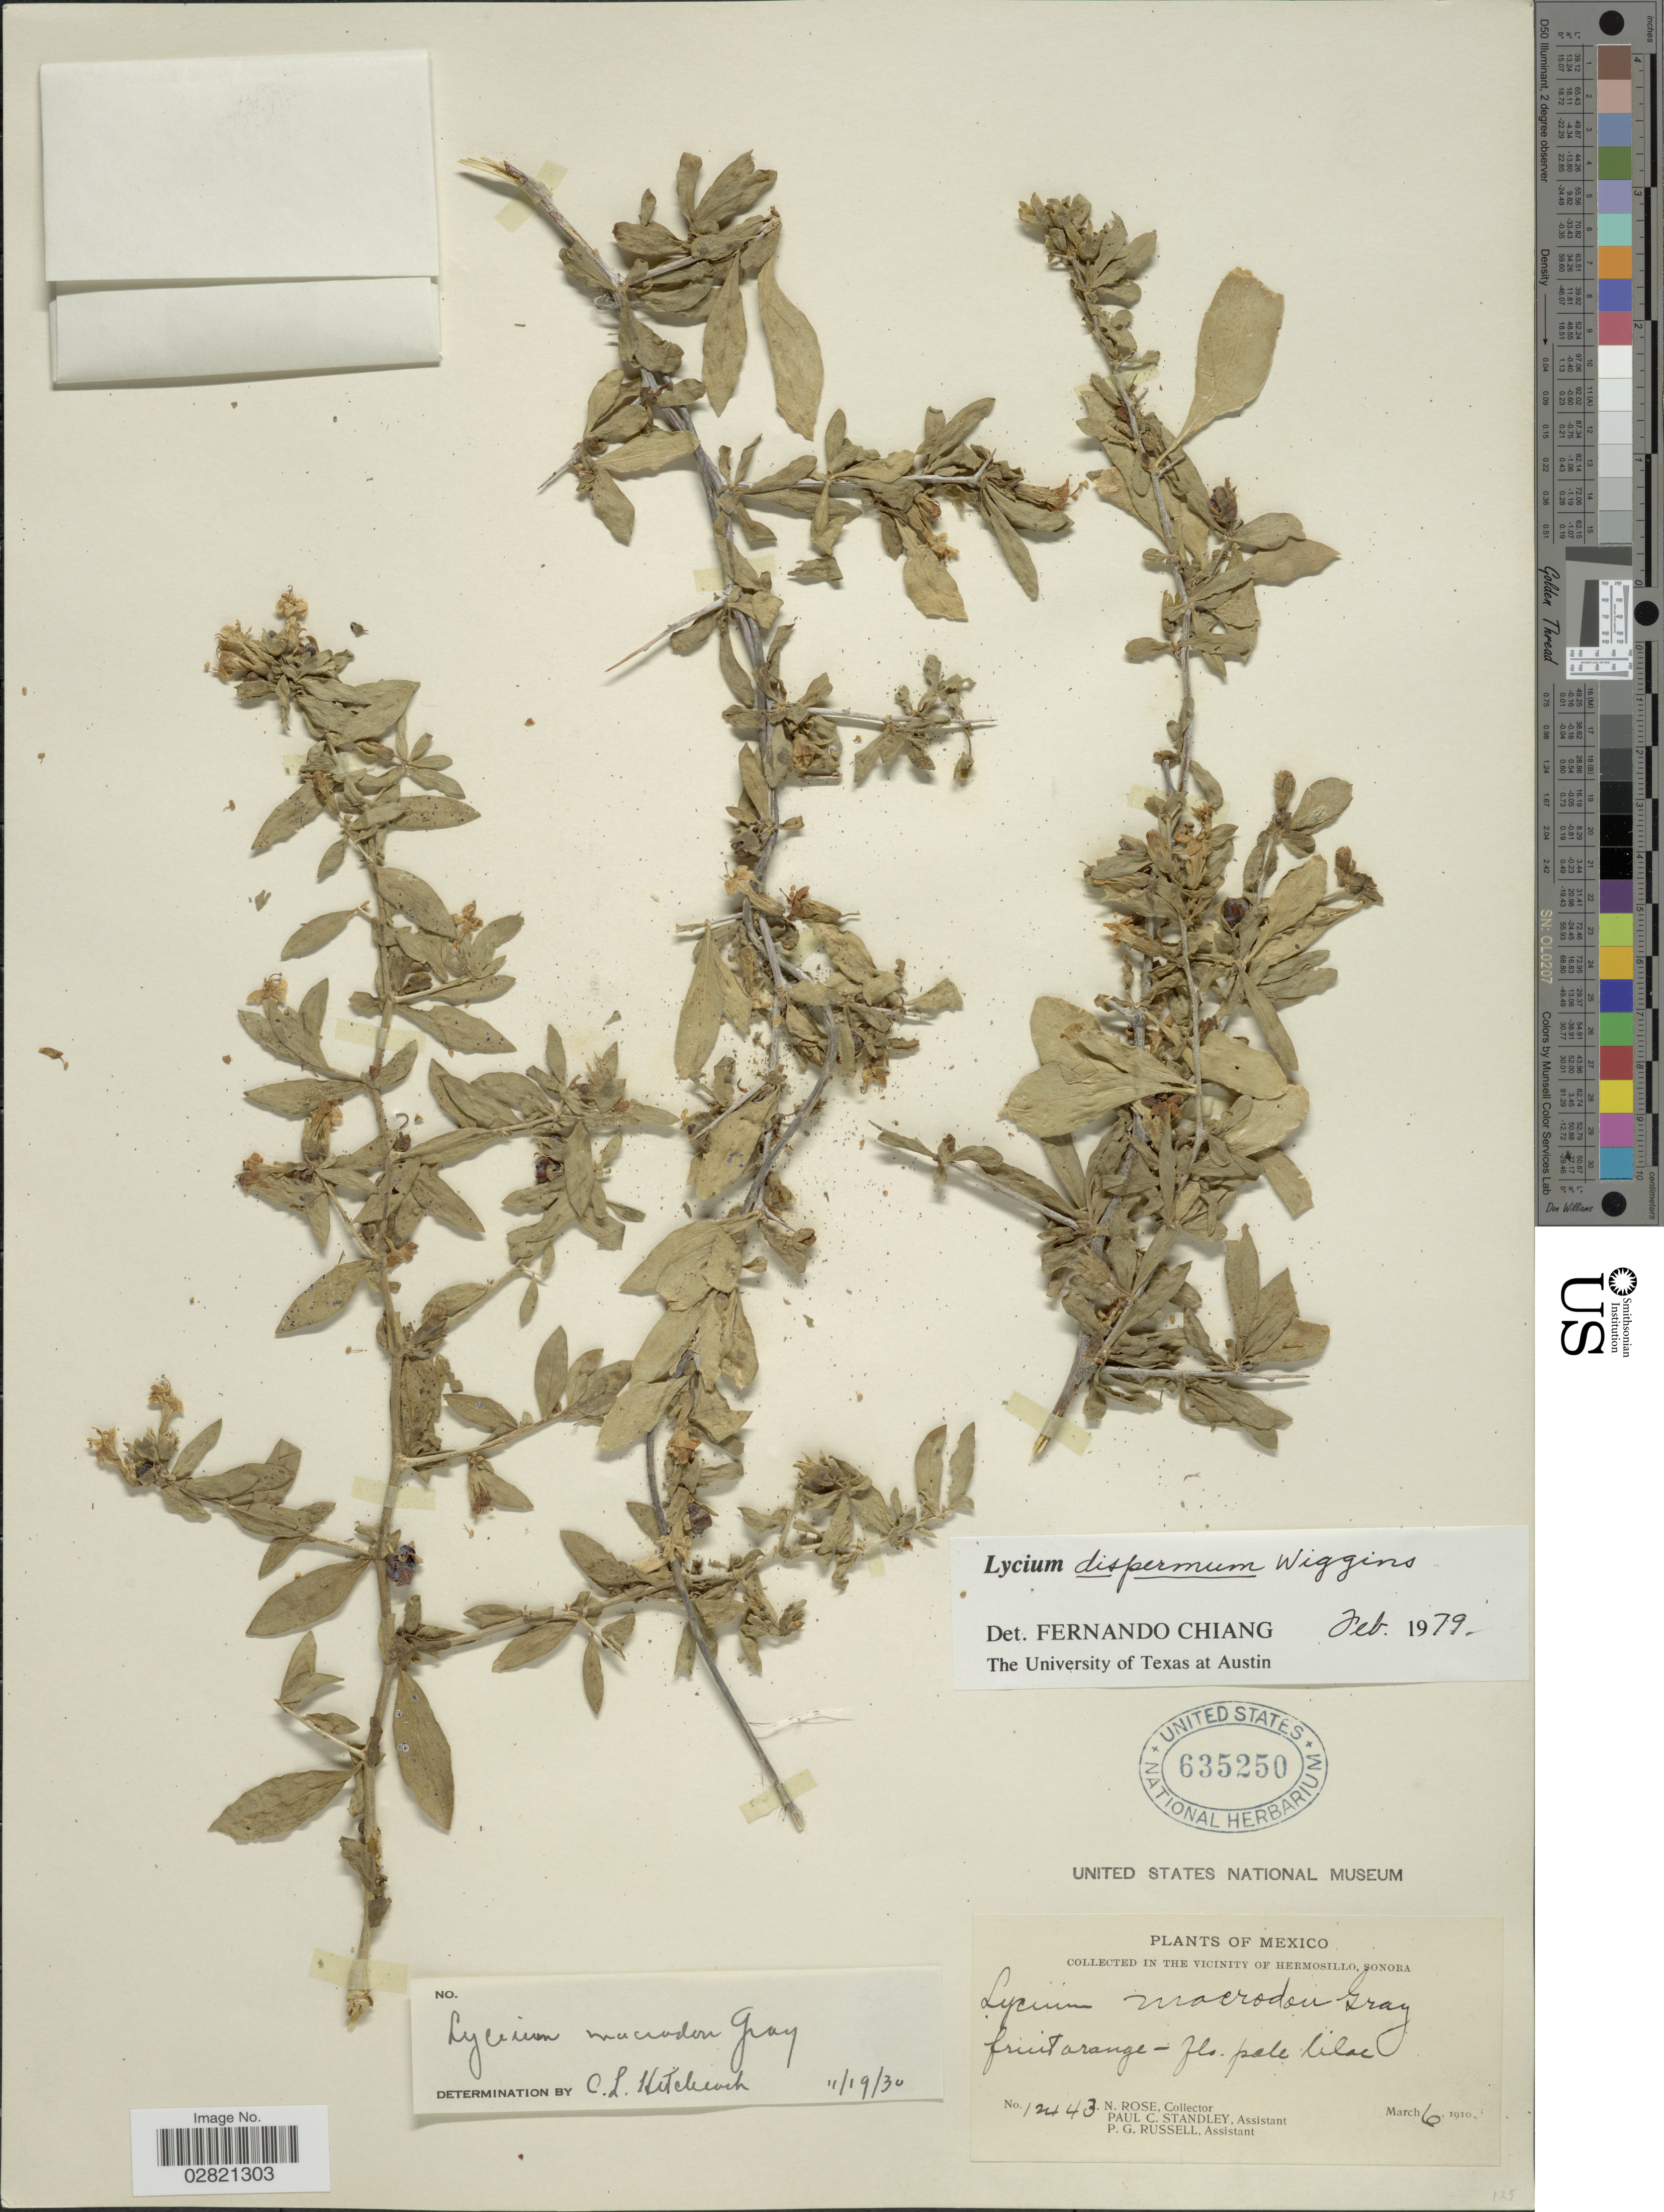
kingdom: Plantae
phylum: Tracheophyta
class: Magnoliopsida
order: Solanales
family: Solanaceae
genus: Lycium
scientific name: Lycium dispermum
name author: Wiggins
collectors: J. N. Rose, P. C. Standley & P. G. Russell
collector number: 12443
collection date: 1910-03-06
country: Mexico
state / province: Sonora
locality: Vicinity of Hermosillo.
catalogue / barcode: US 635250